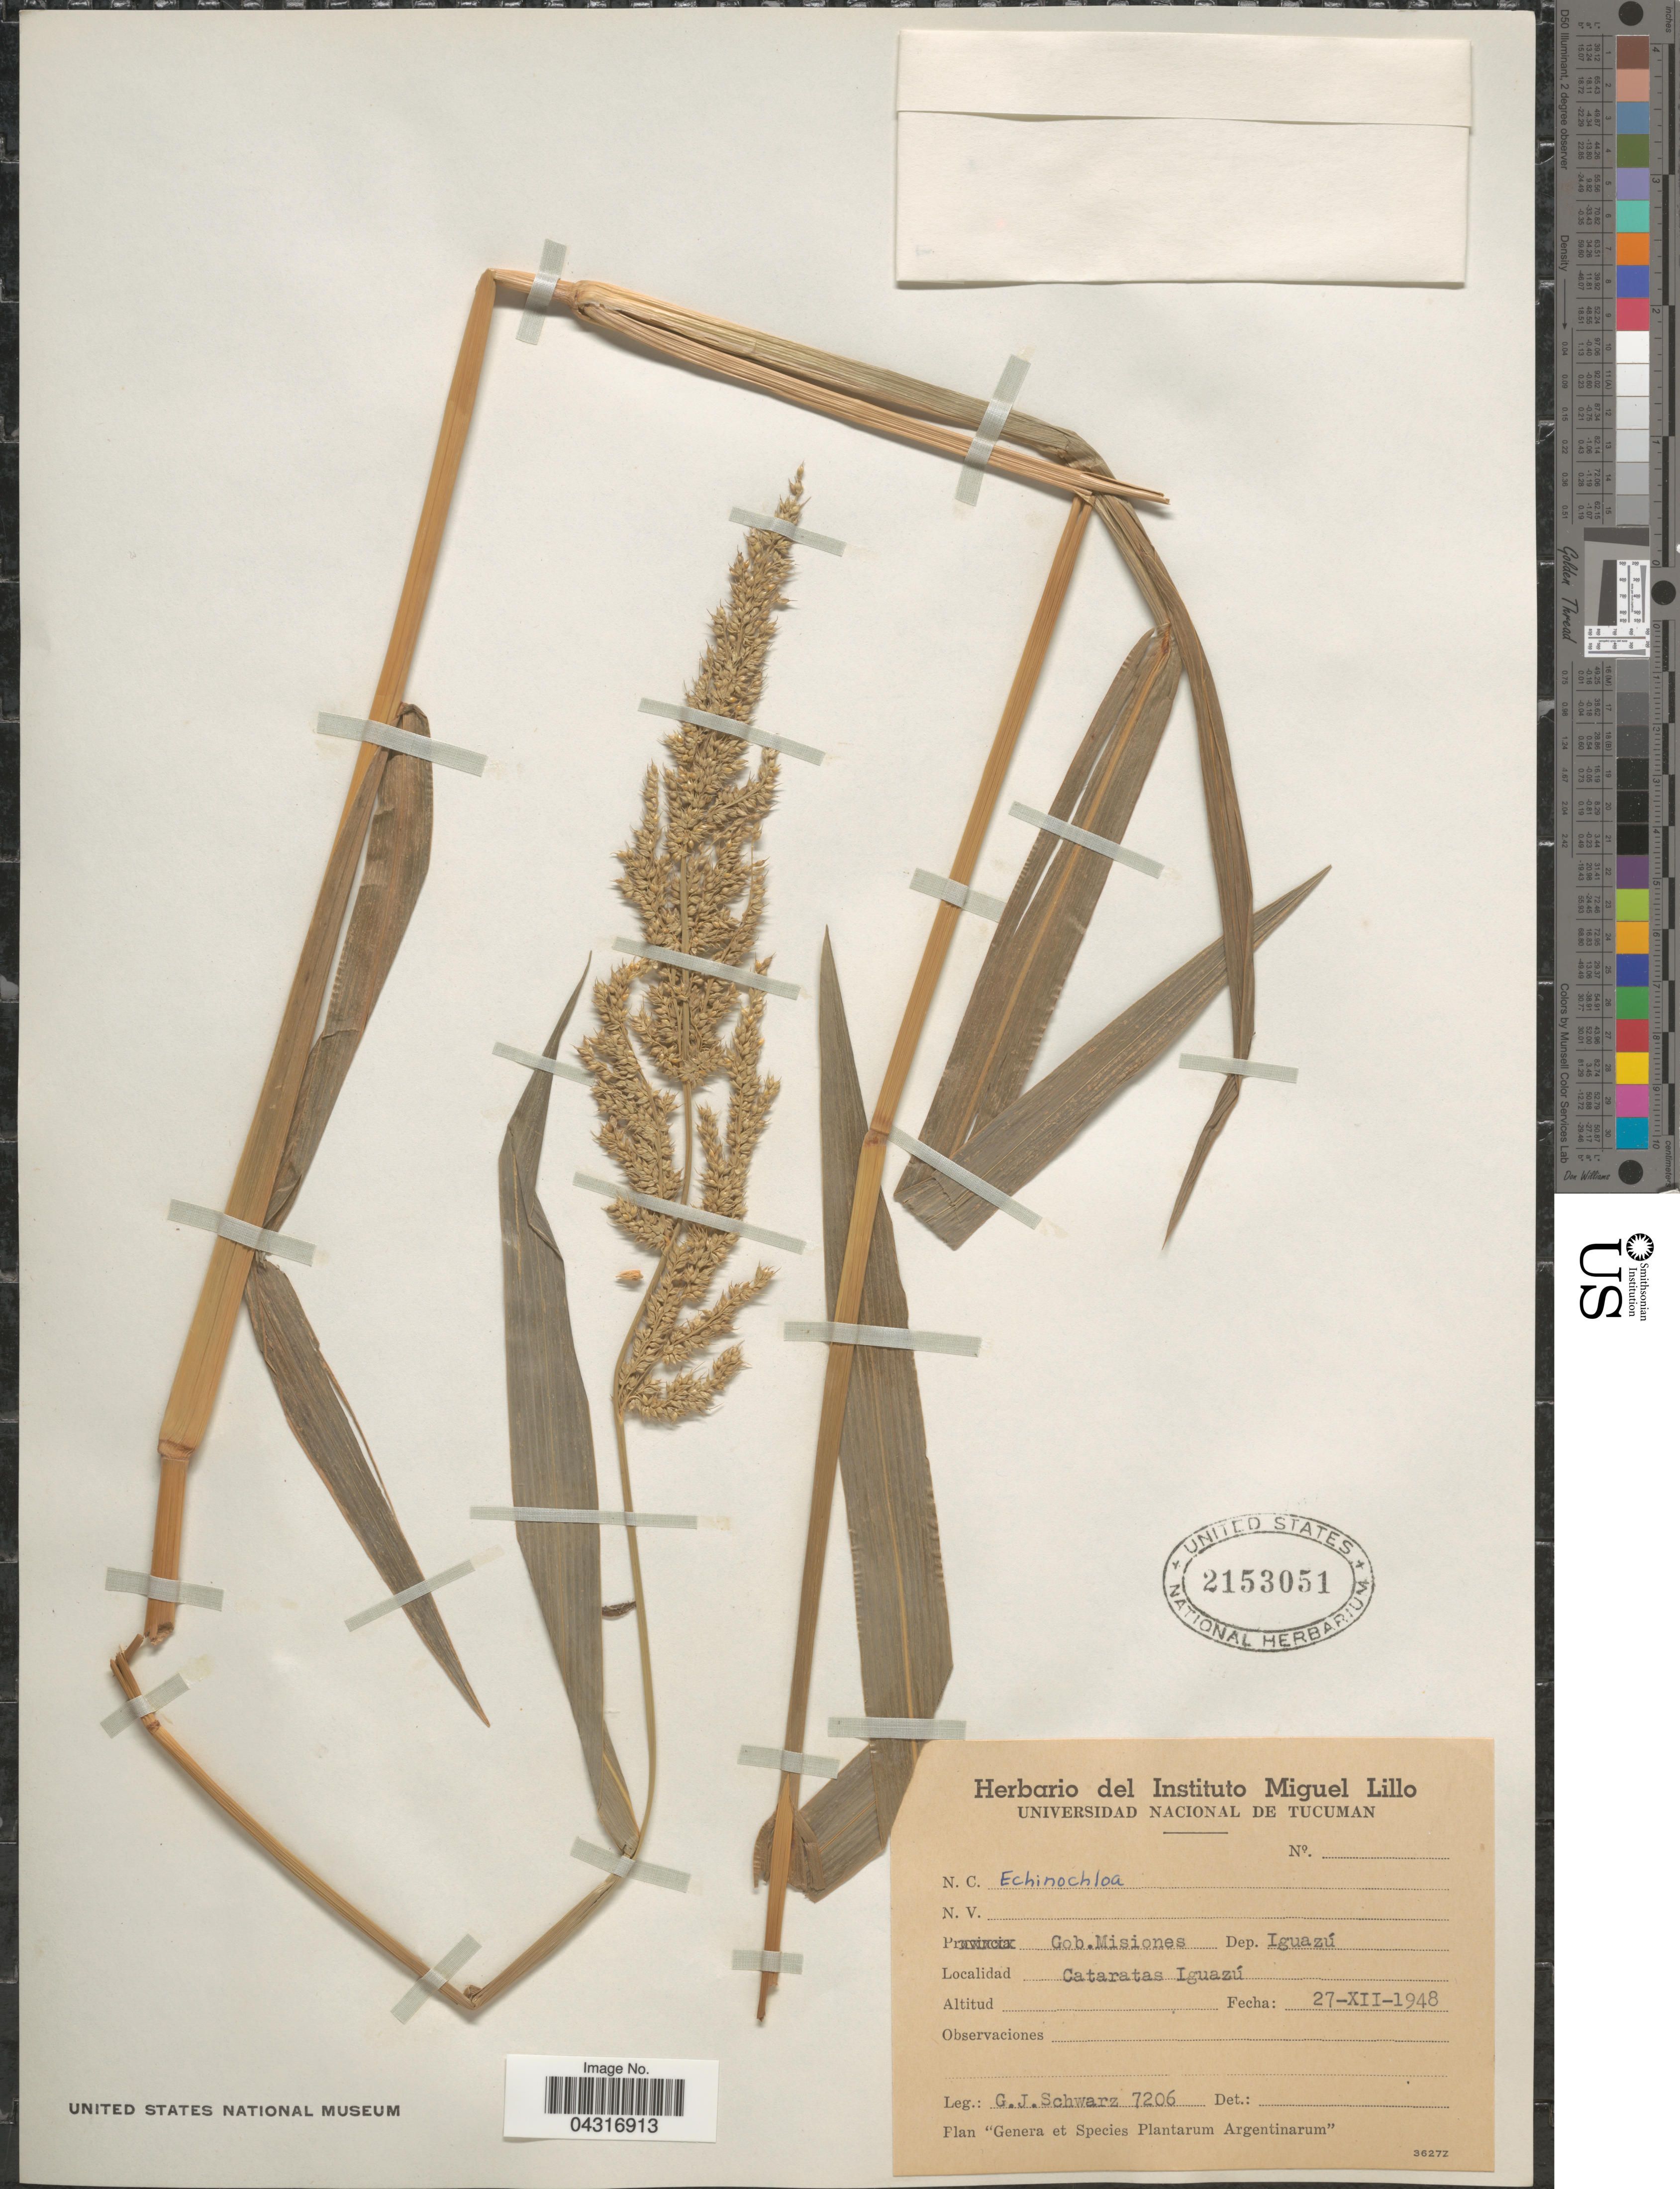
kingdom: Plantae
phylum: Tracheophyta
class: Liliopsida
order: Poales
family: Poaceae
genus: Echinochloa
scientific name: Echinochloa sp.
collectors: G. J. Schwarz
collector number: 7206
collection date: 1948-12-27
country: Argentina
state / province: Misiones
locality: Gob. Misiones. Dep. Iguazú. Cataratas Iguazú.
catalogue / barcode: US 2153051